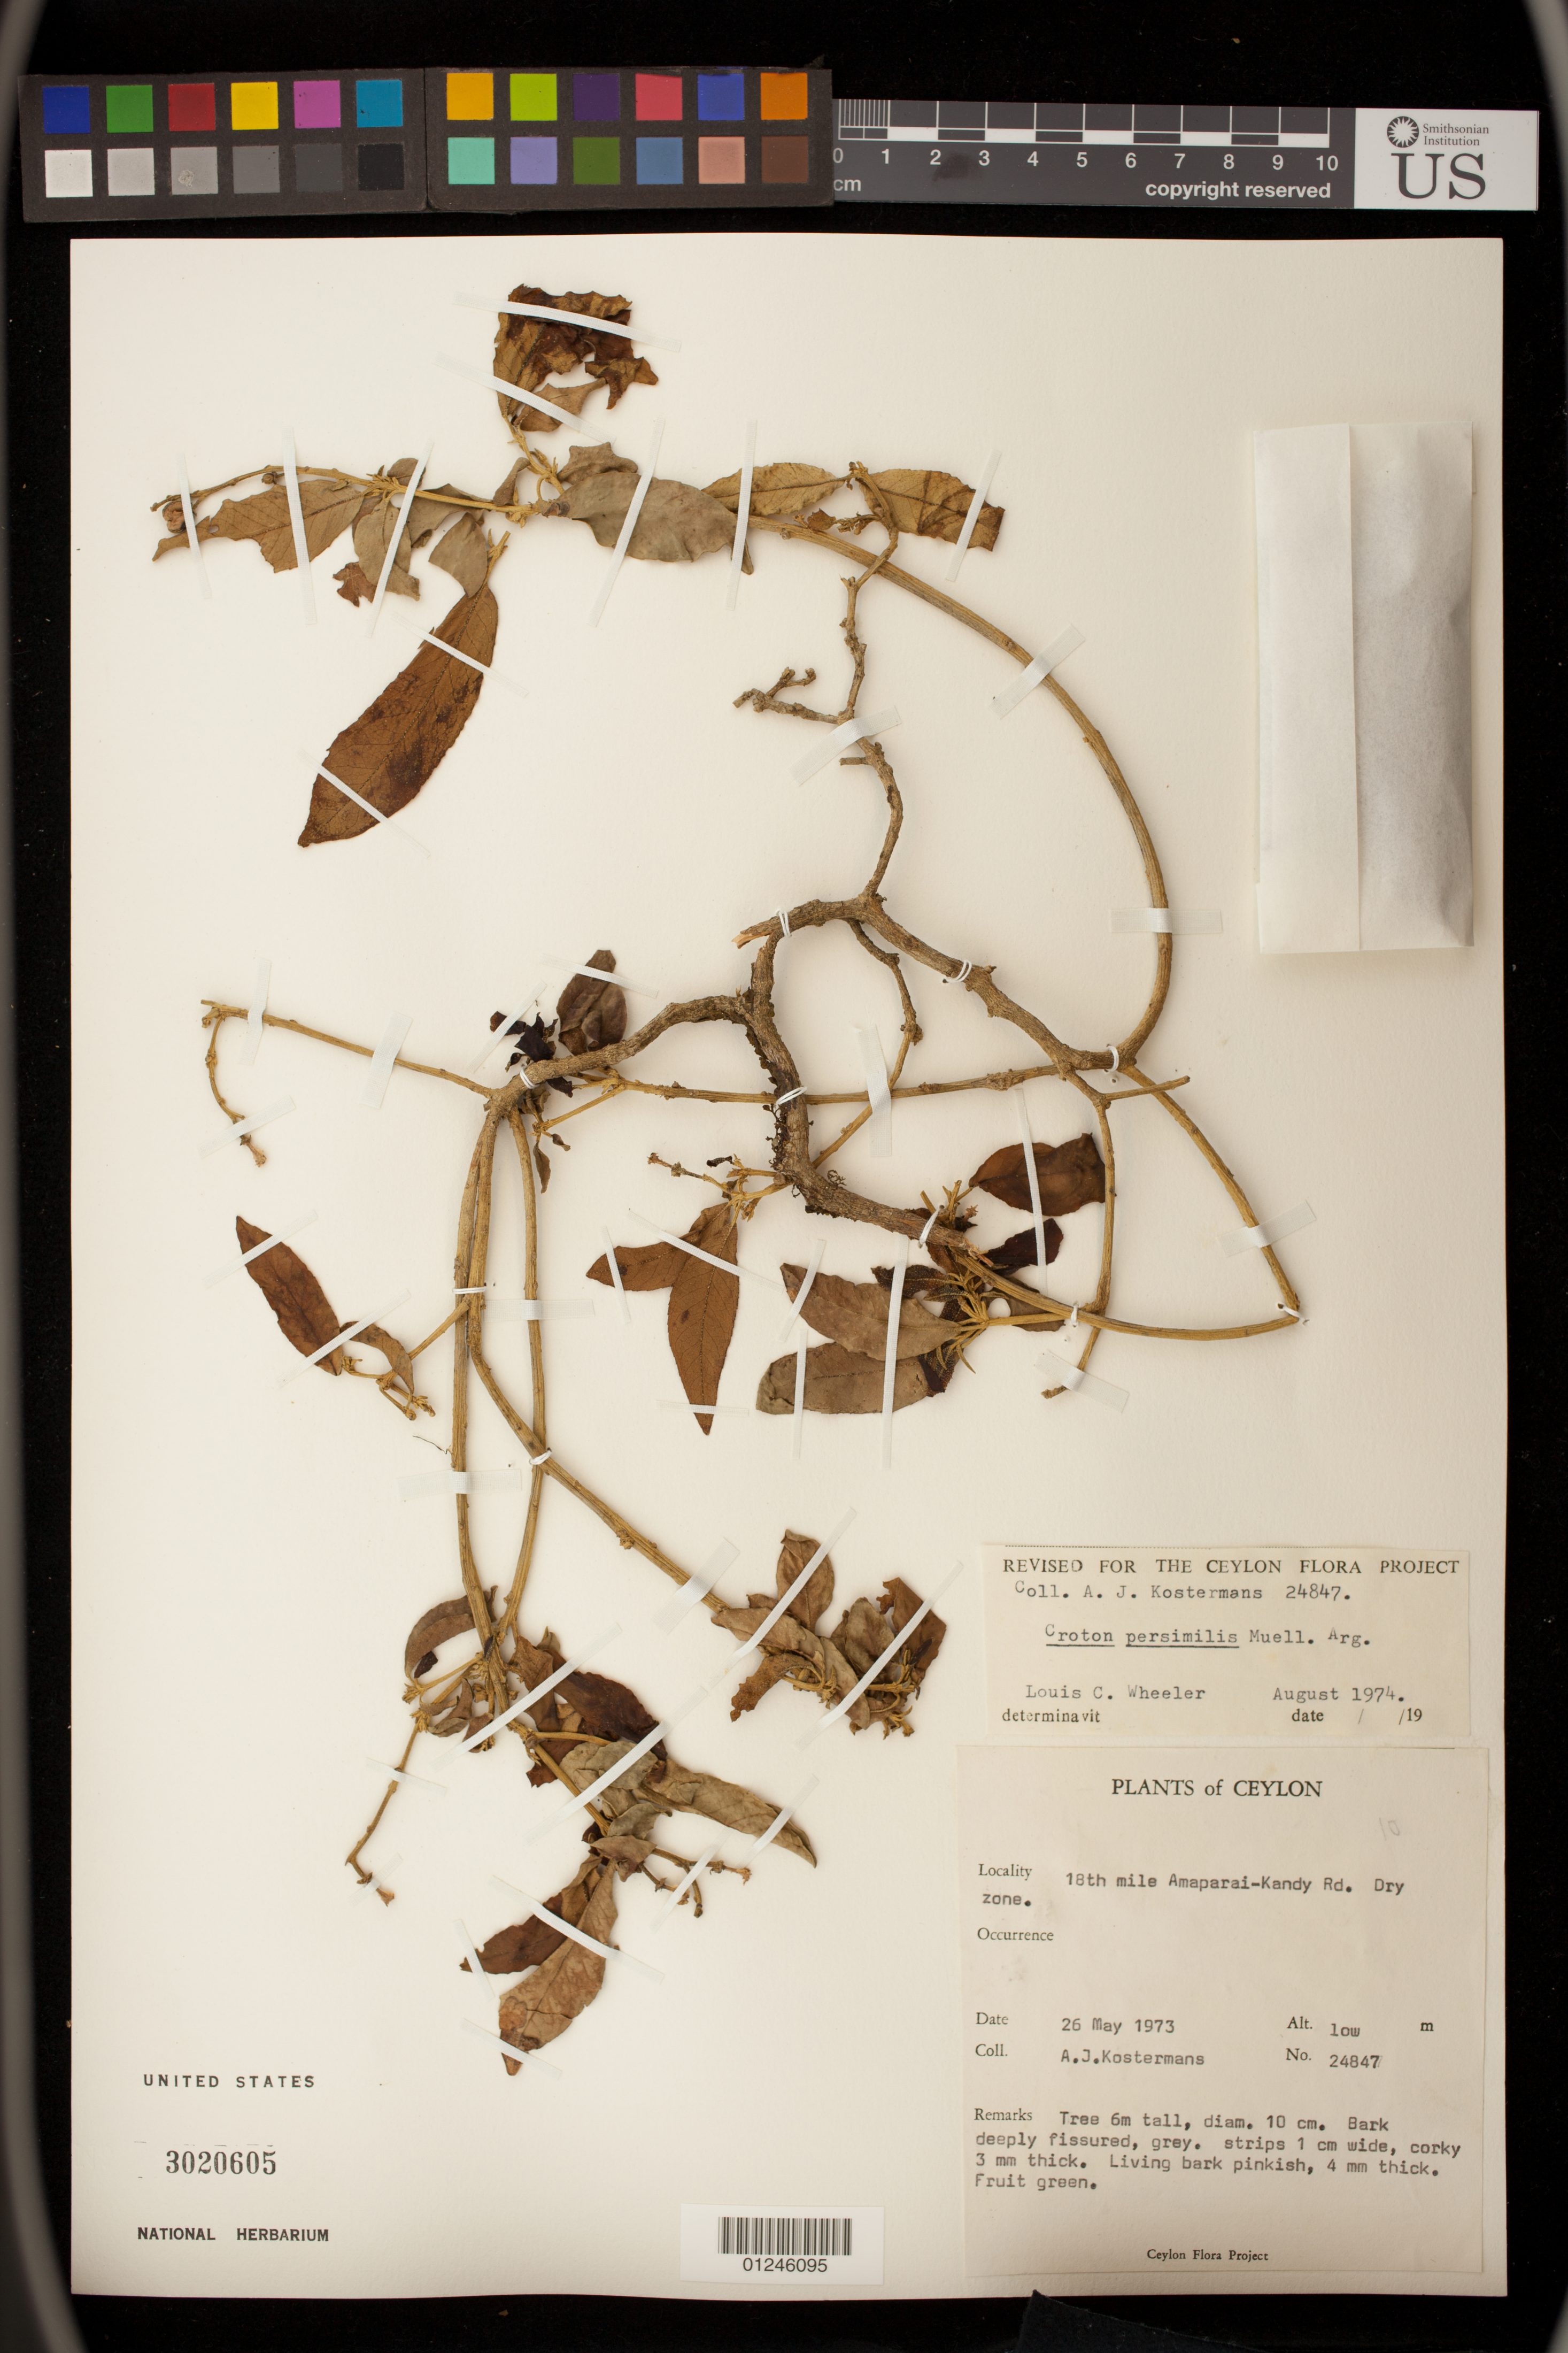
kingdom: Plantae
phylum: Tracheophyta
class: Magnoliopsida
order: Malpighiales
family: Euphorbiaceae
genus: Croton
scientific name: Croton persimilis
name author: Müll. Arg.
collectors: A. J. G. Kostermans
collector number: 24847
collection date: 1973-05-26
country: Sri Lanka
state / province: Eastern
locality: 18th mile Amaparai-Kandy Rd. Dry zone.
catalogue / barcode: US 3020605